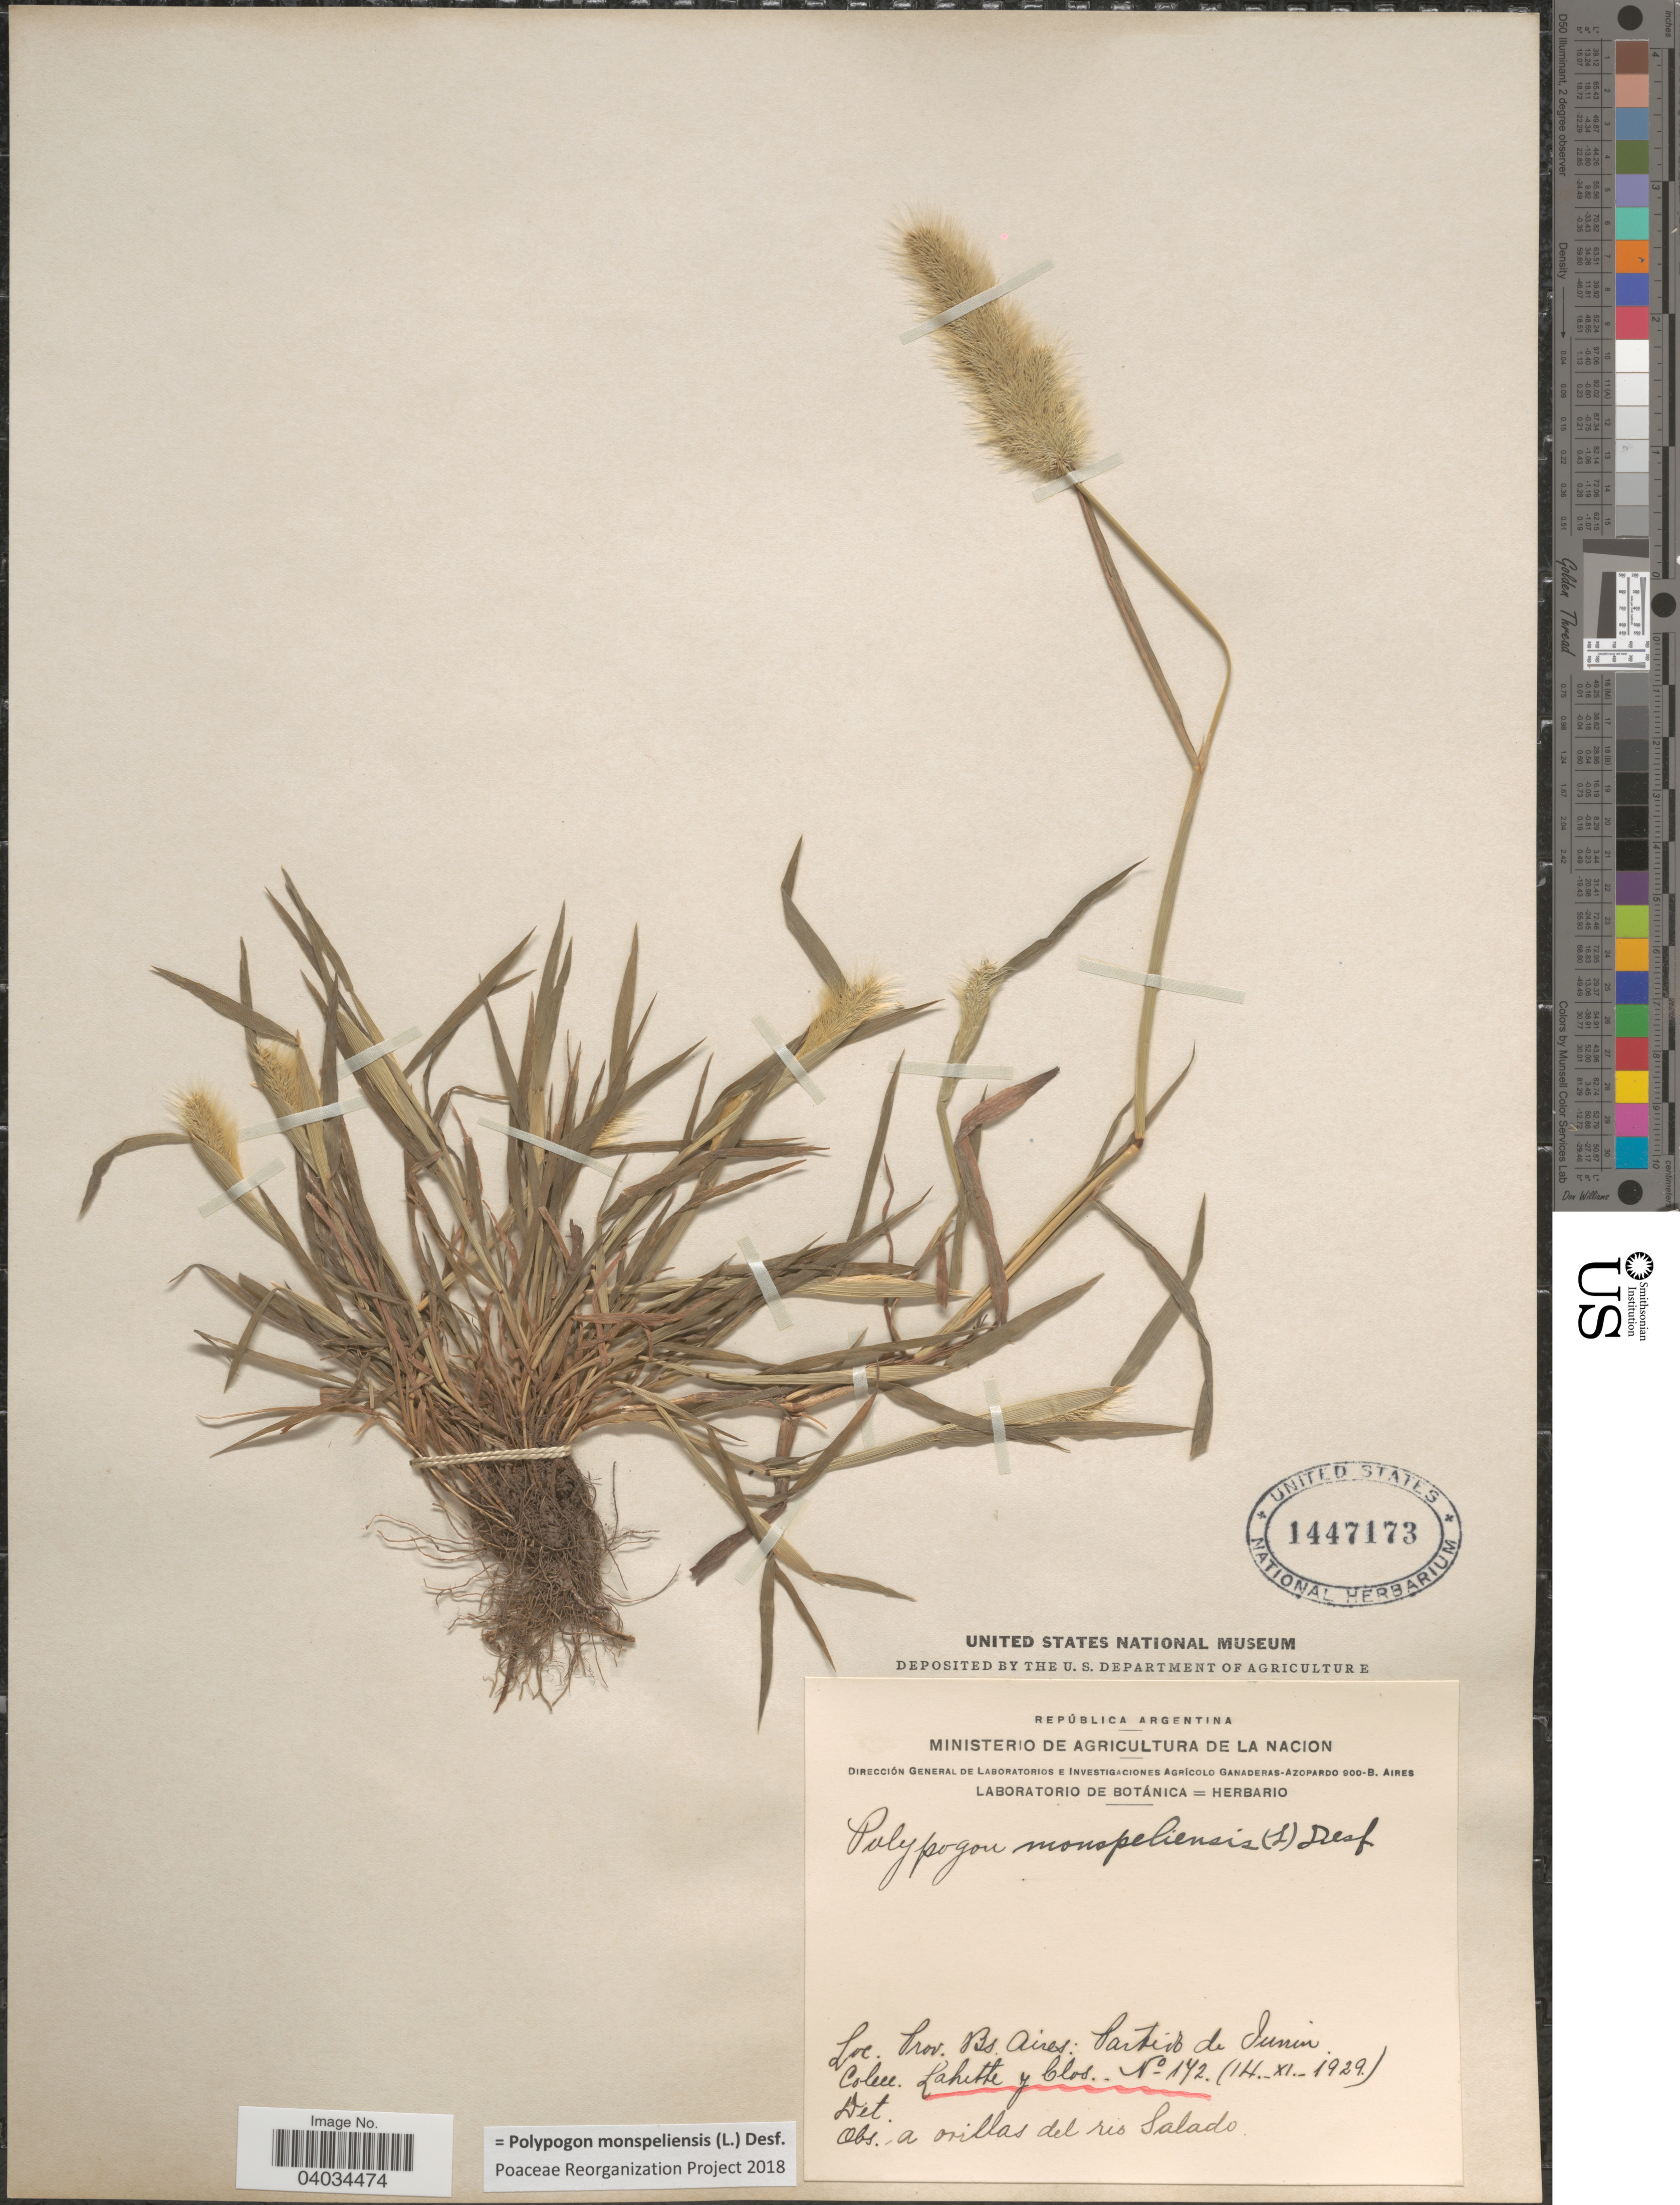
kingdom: Plantae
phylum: Tracheophyta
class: Liliopsida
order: Poales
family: Poaceae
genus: Polypogon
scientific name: Polypogon monspeliensis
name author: (L.) Desf.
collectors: -. Lahitte & Clos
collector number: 172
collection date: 1929-11-14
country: Argentina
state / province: Buenos Aires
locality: Partido de Junin. A orillas del rio Salado.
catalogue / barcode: US 1447173